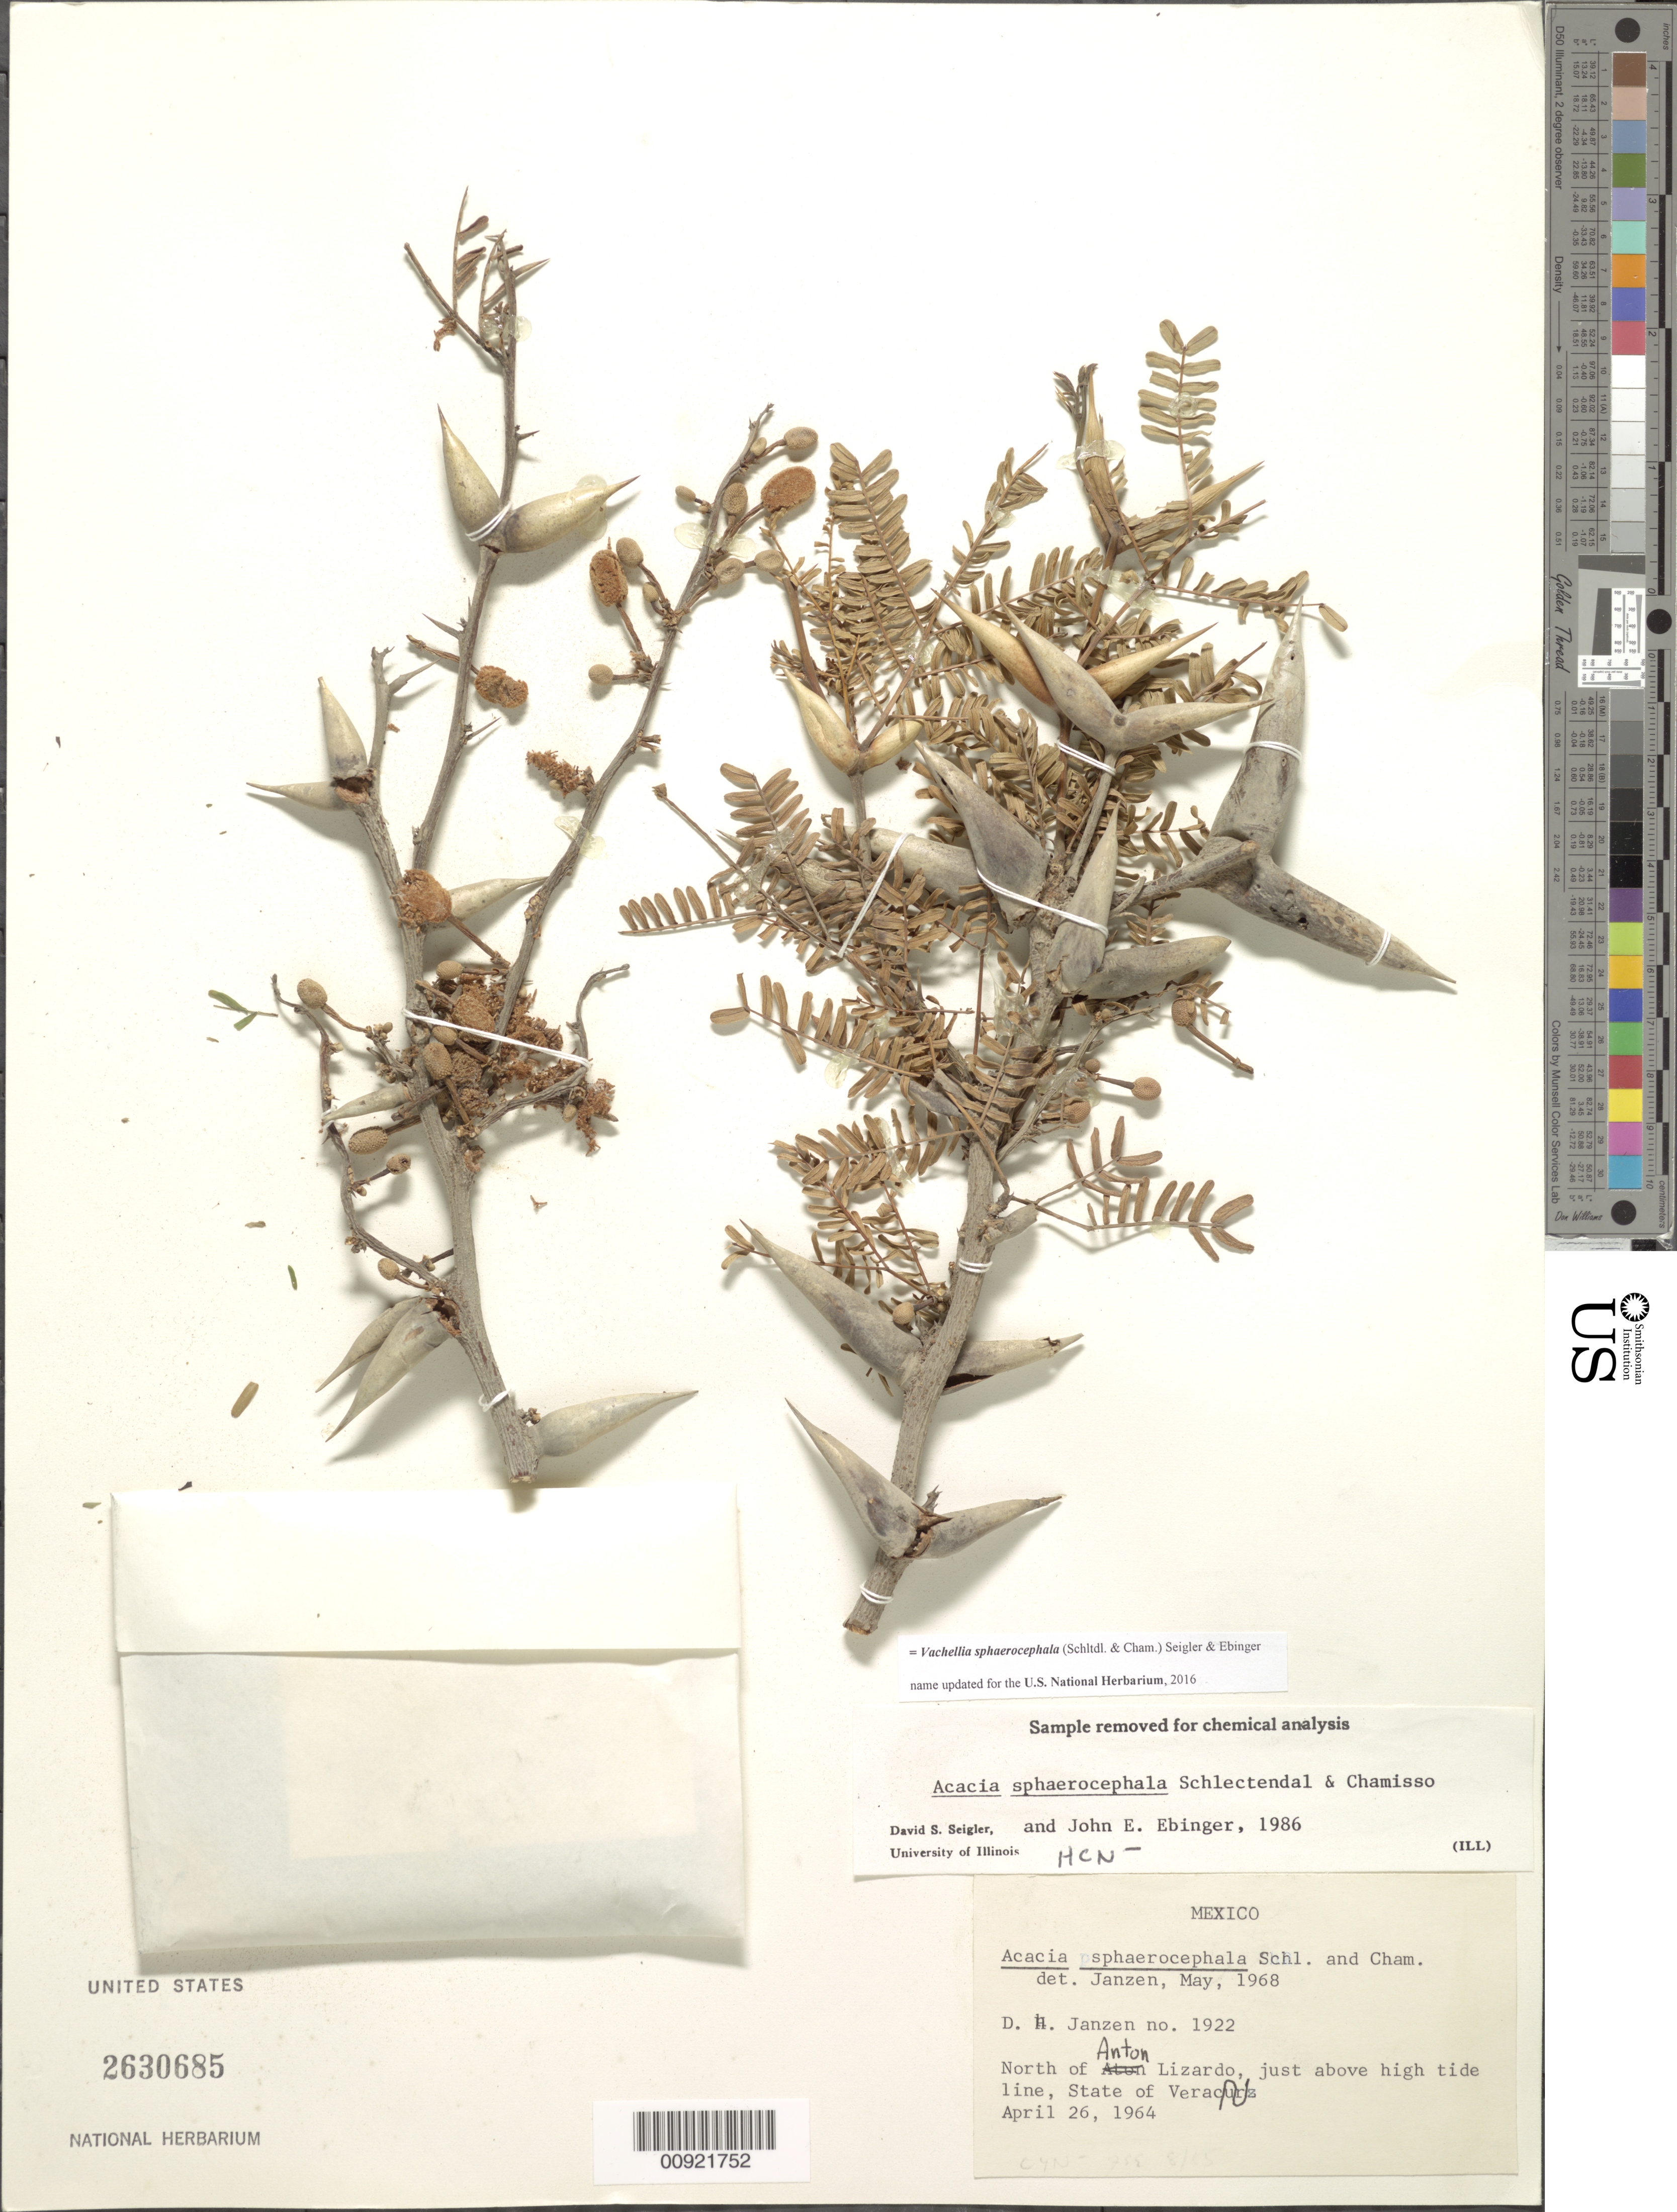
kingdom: Plantae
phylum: Tracheophyta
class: Magnoliopsida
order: Fabales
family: Fabaceae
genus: Vachellia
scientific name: Vachellia sphaerocephala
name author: (Cham. & Schltdl.) Seigler & Ebinger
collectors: D. Janzen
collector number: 1922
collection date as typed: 26 Apr 1964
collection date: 1964-04-26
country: Mexico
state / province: Veracruz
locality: North of Anton Lizardo, just above high tide line, State of Veracruz.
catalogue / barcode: US 2630685